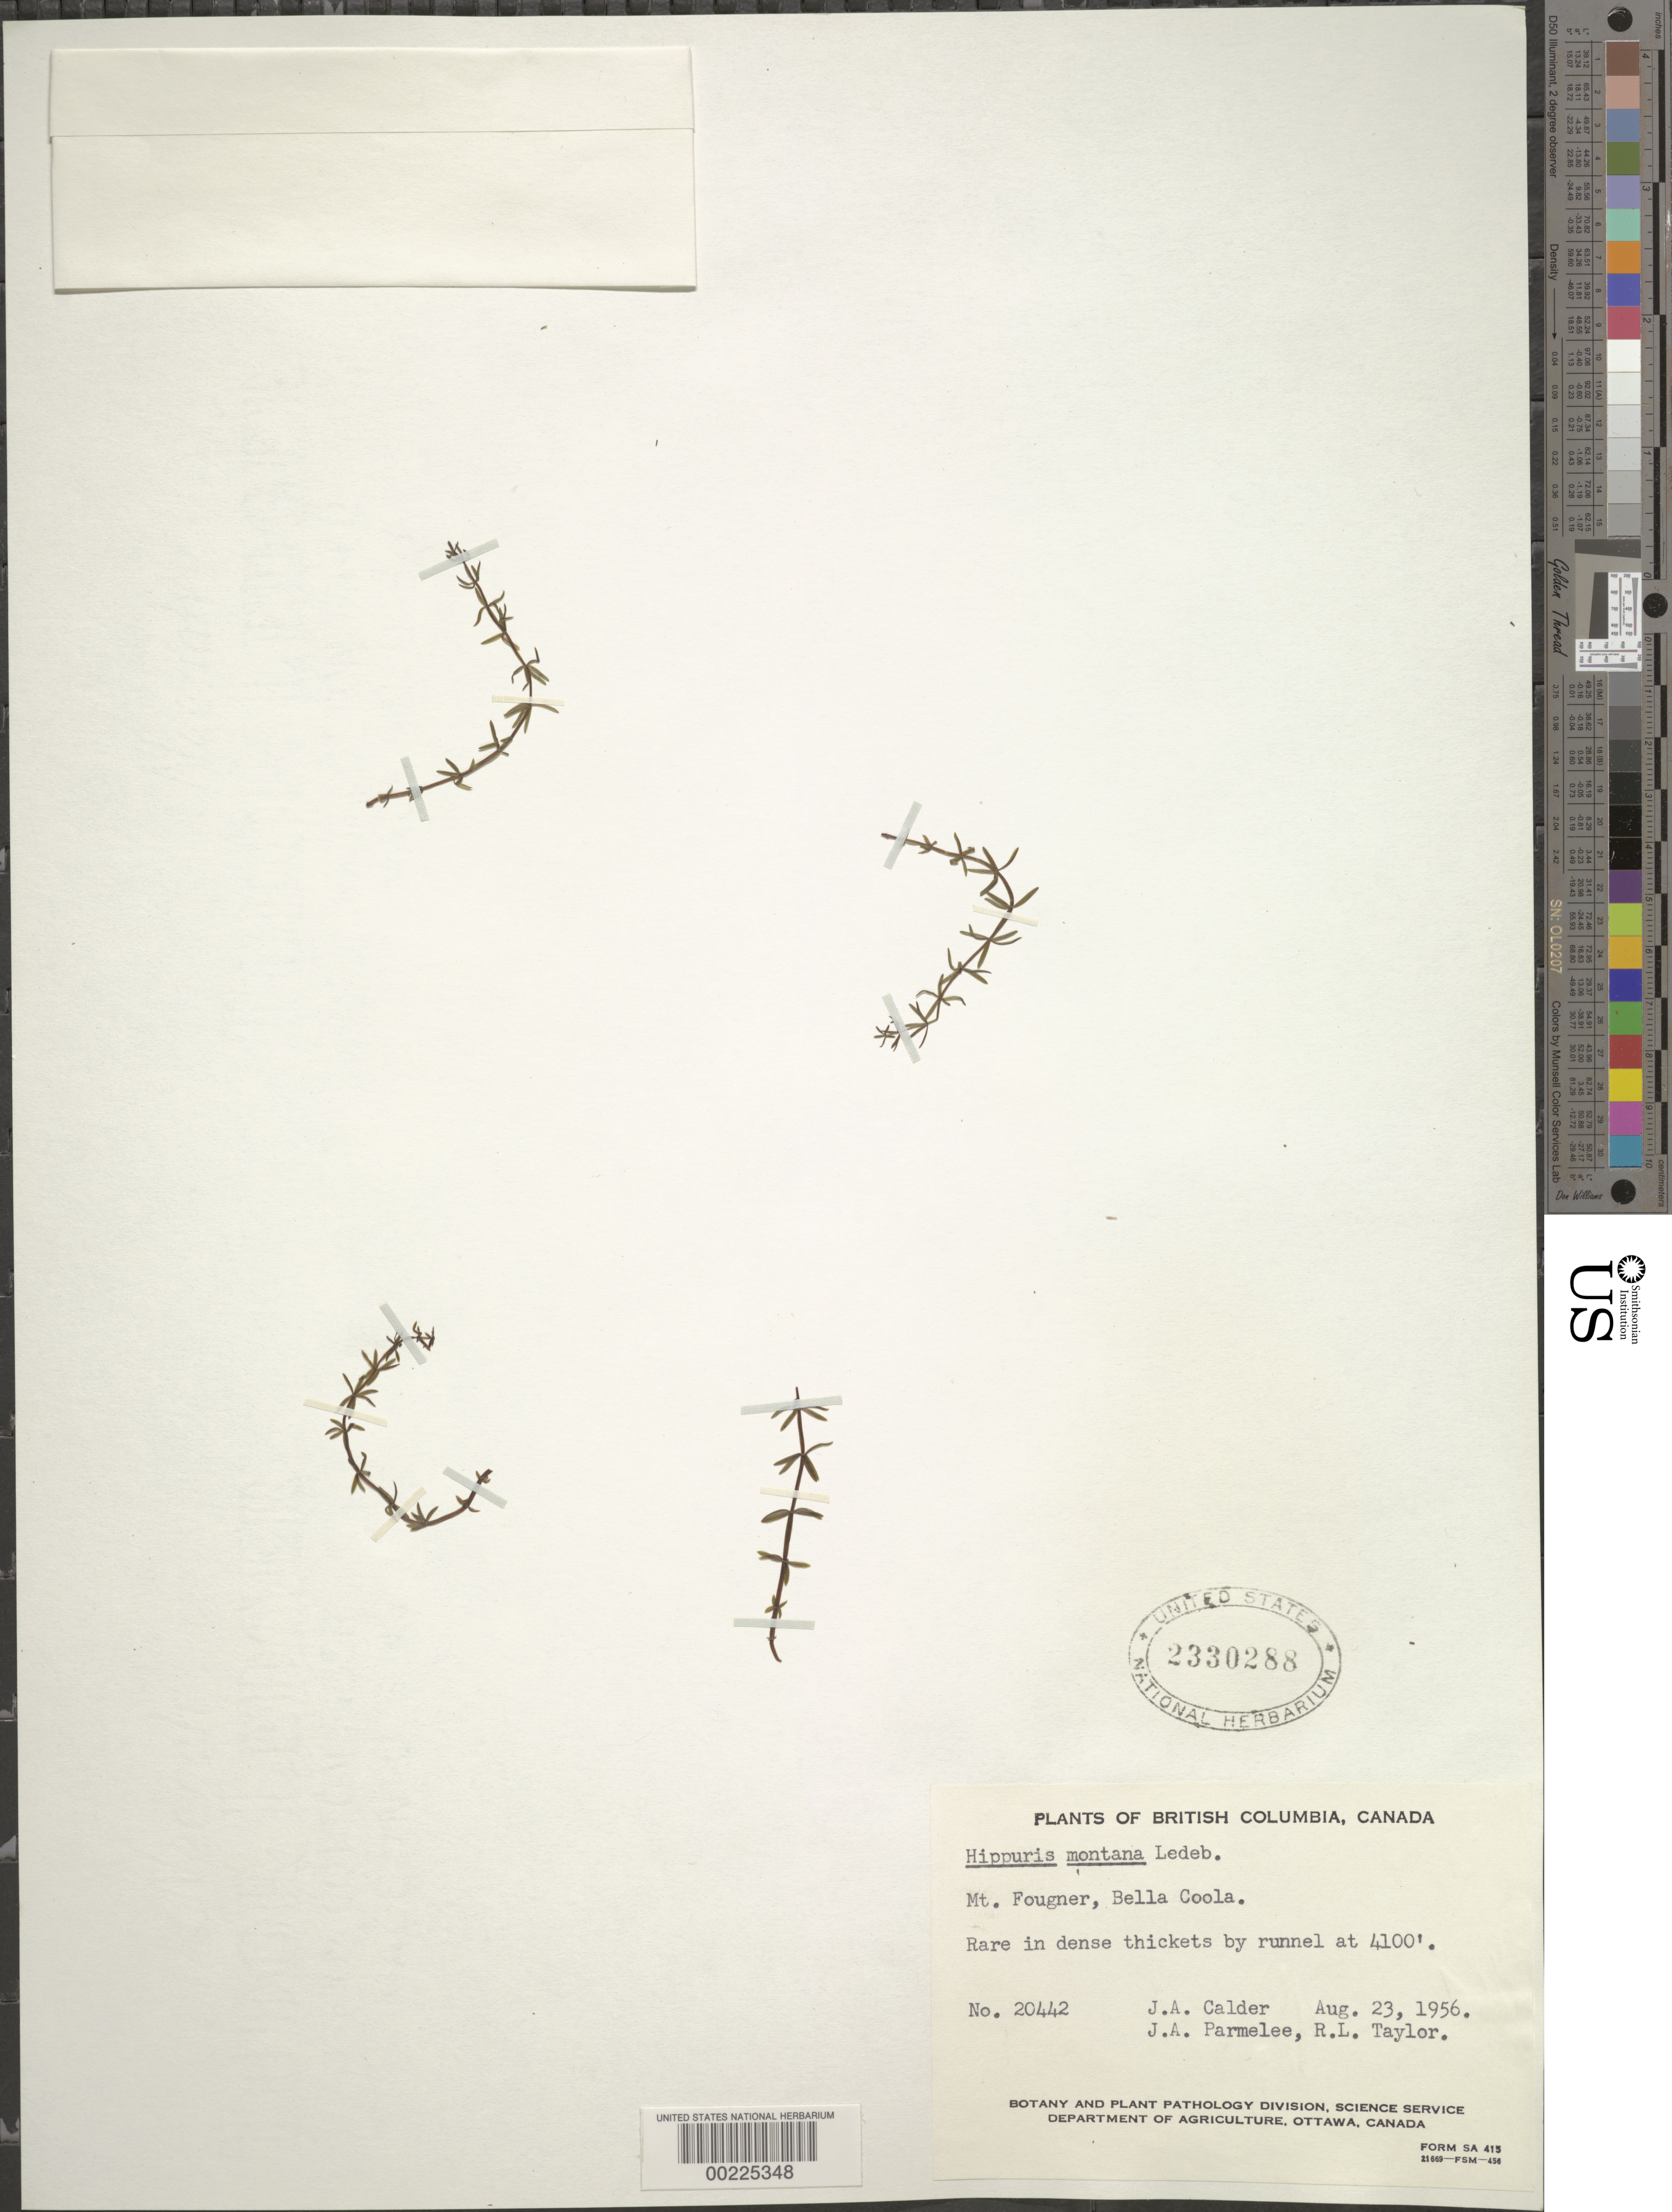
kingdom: Plantae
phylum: Tracheophyta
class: Magnoliopsida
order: Lamiales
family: Plantaginaceae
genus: Hippuris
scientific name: Hippuris montana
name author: Ledeb. ex Rchb.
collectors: J. A. Calder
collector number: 20442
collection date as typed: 23 Aug 1956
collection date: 1956-08-23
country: Canada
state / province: British Columbia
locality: Mt. fougner, bella coola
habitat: In dense thickets by runnel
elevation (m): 1250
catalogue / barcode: US 2330288